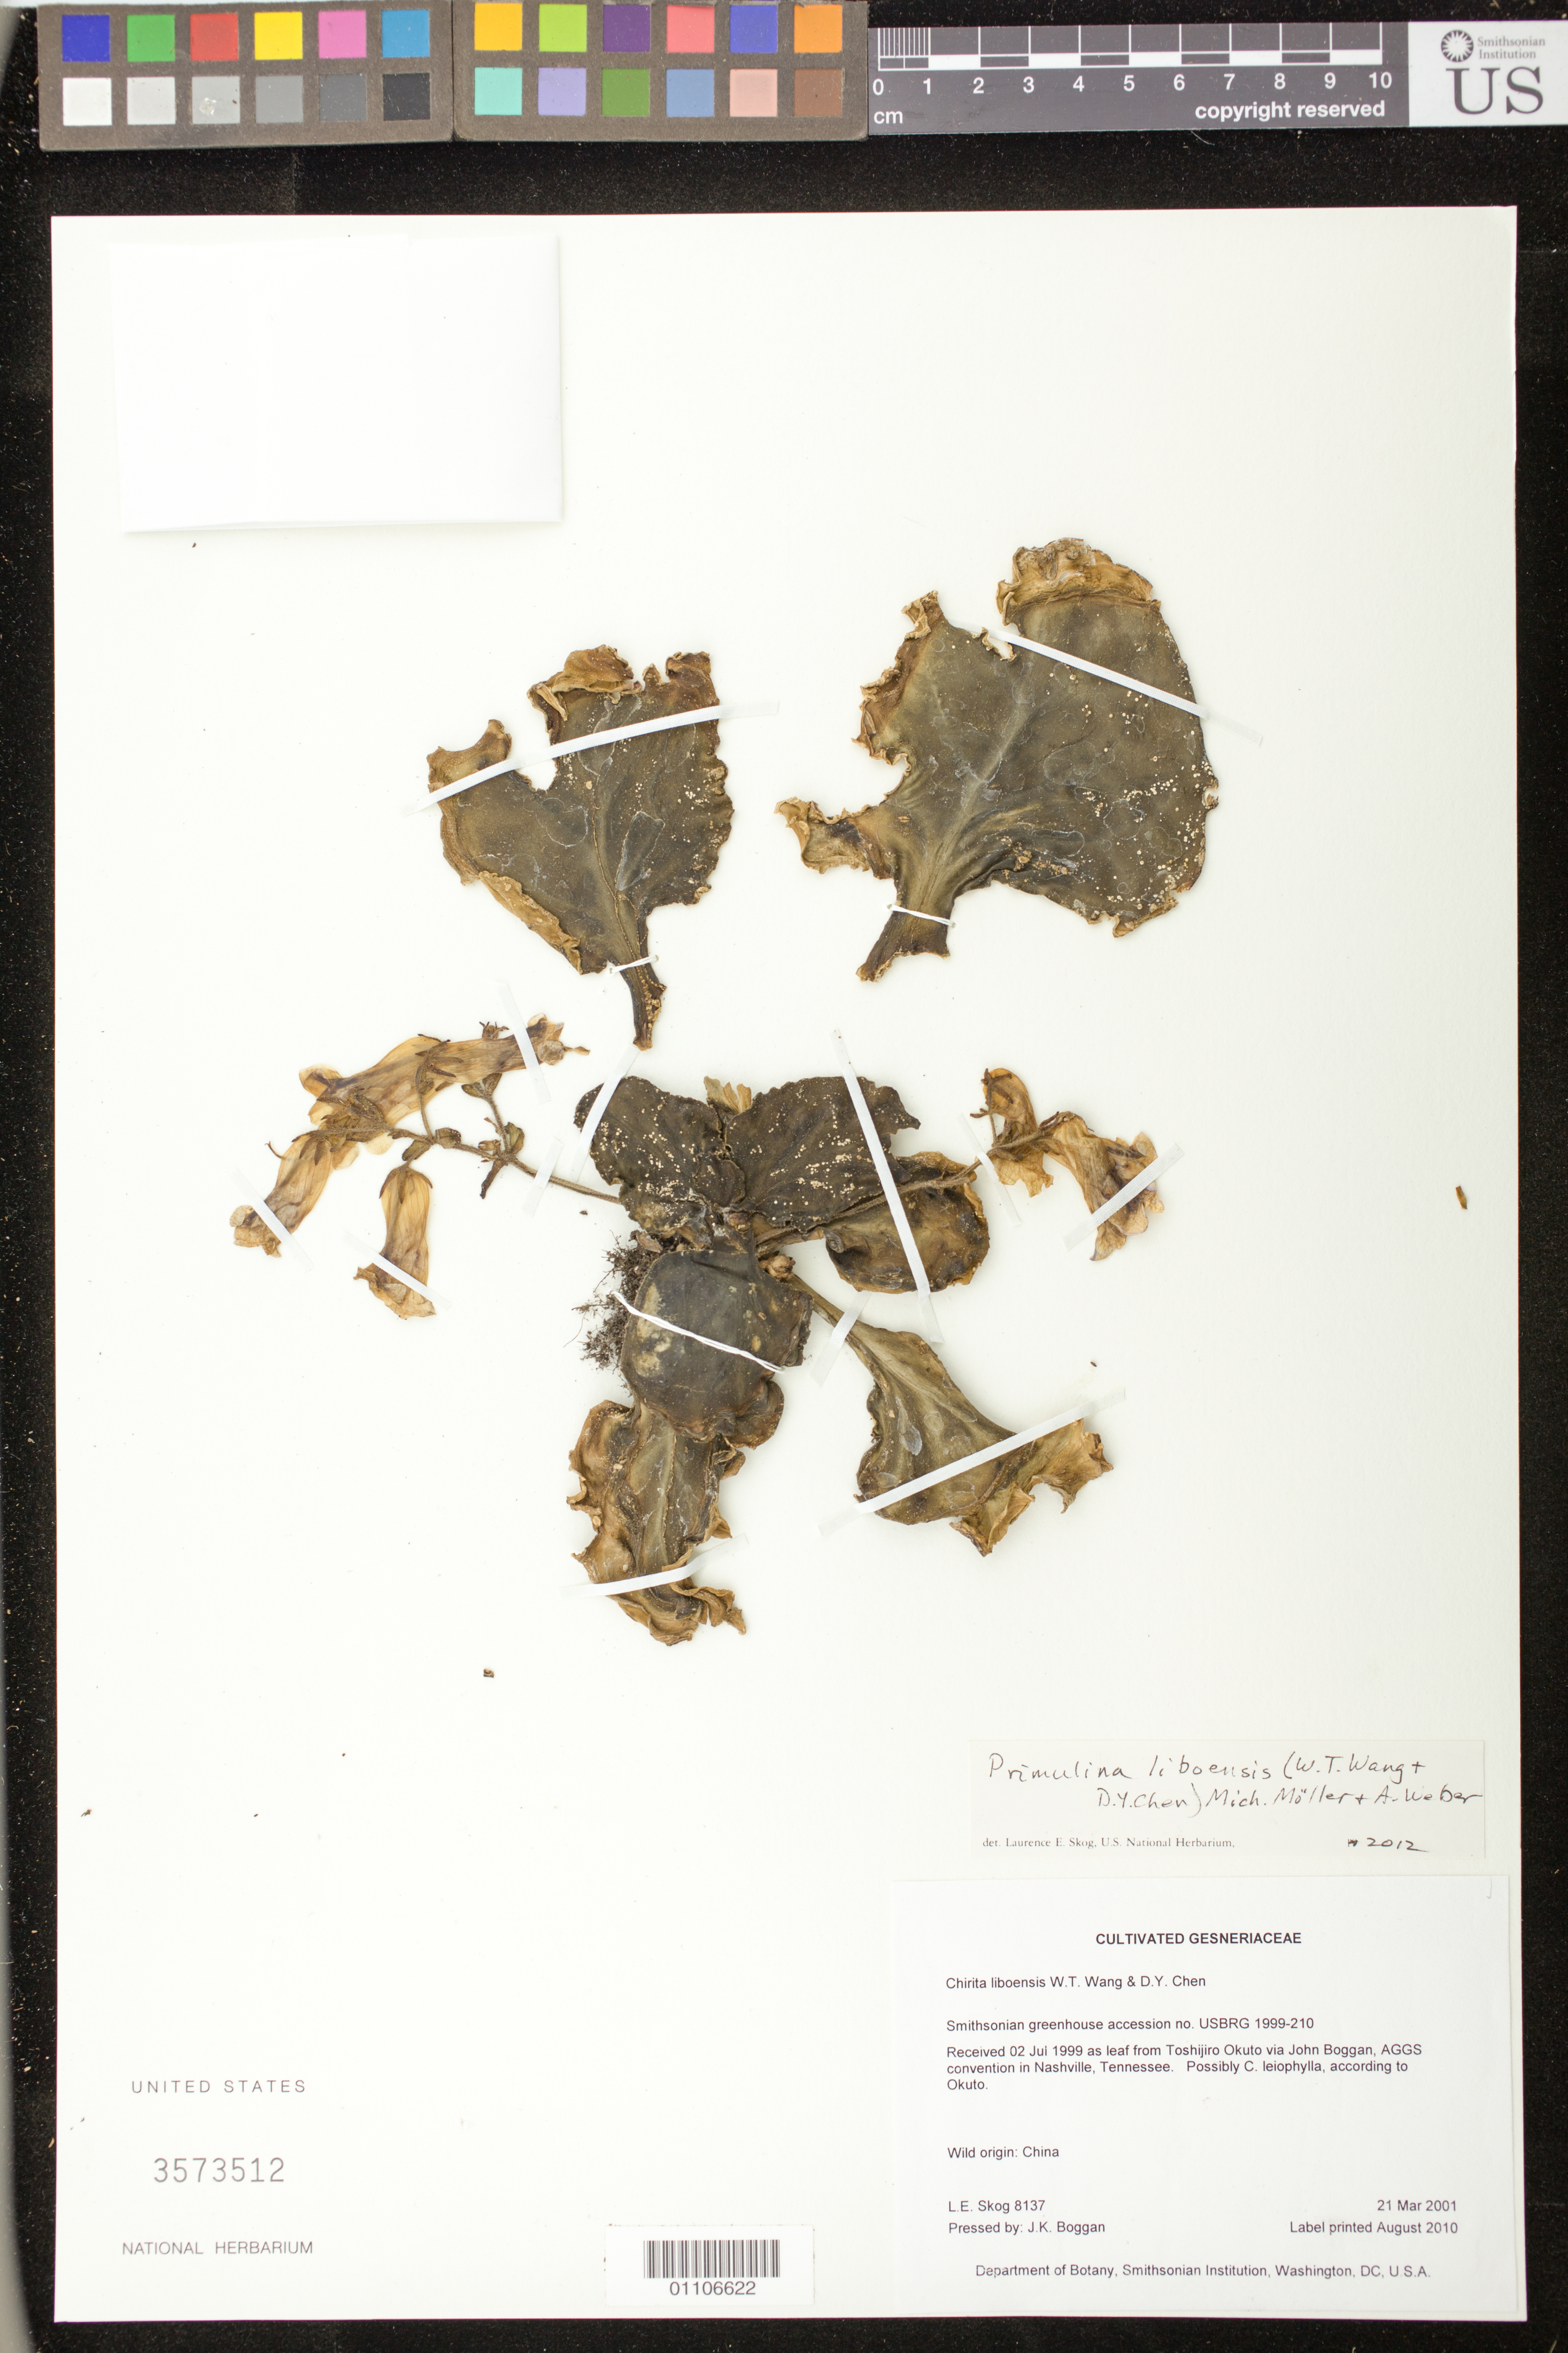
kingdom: Plantae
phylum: Tracheophyta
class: Magnoliopsida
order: Lamiales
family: Gesneriaceae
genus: Primulina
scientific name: Primulina liboensis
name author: (W.T. Wang & D.Y. Chen) Mich. Möller & A. Weber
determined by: Skog, Laurence E.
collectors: L. E. Skog & J. K. Boggan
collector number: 8137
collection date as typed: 21 Mar 2001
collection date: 2001-03-21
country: China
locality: Department of Botany, Smithsonian Institution, Washington, DC, U.S.A.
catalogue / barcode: US 3573512